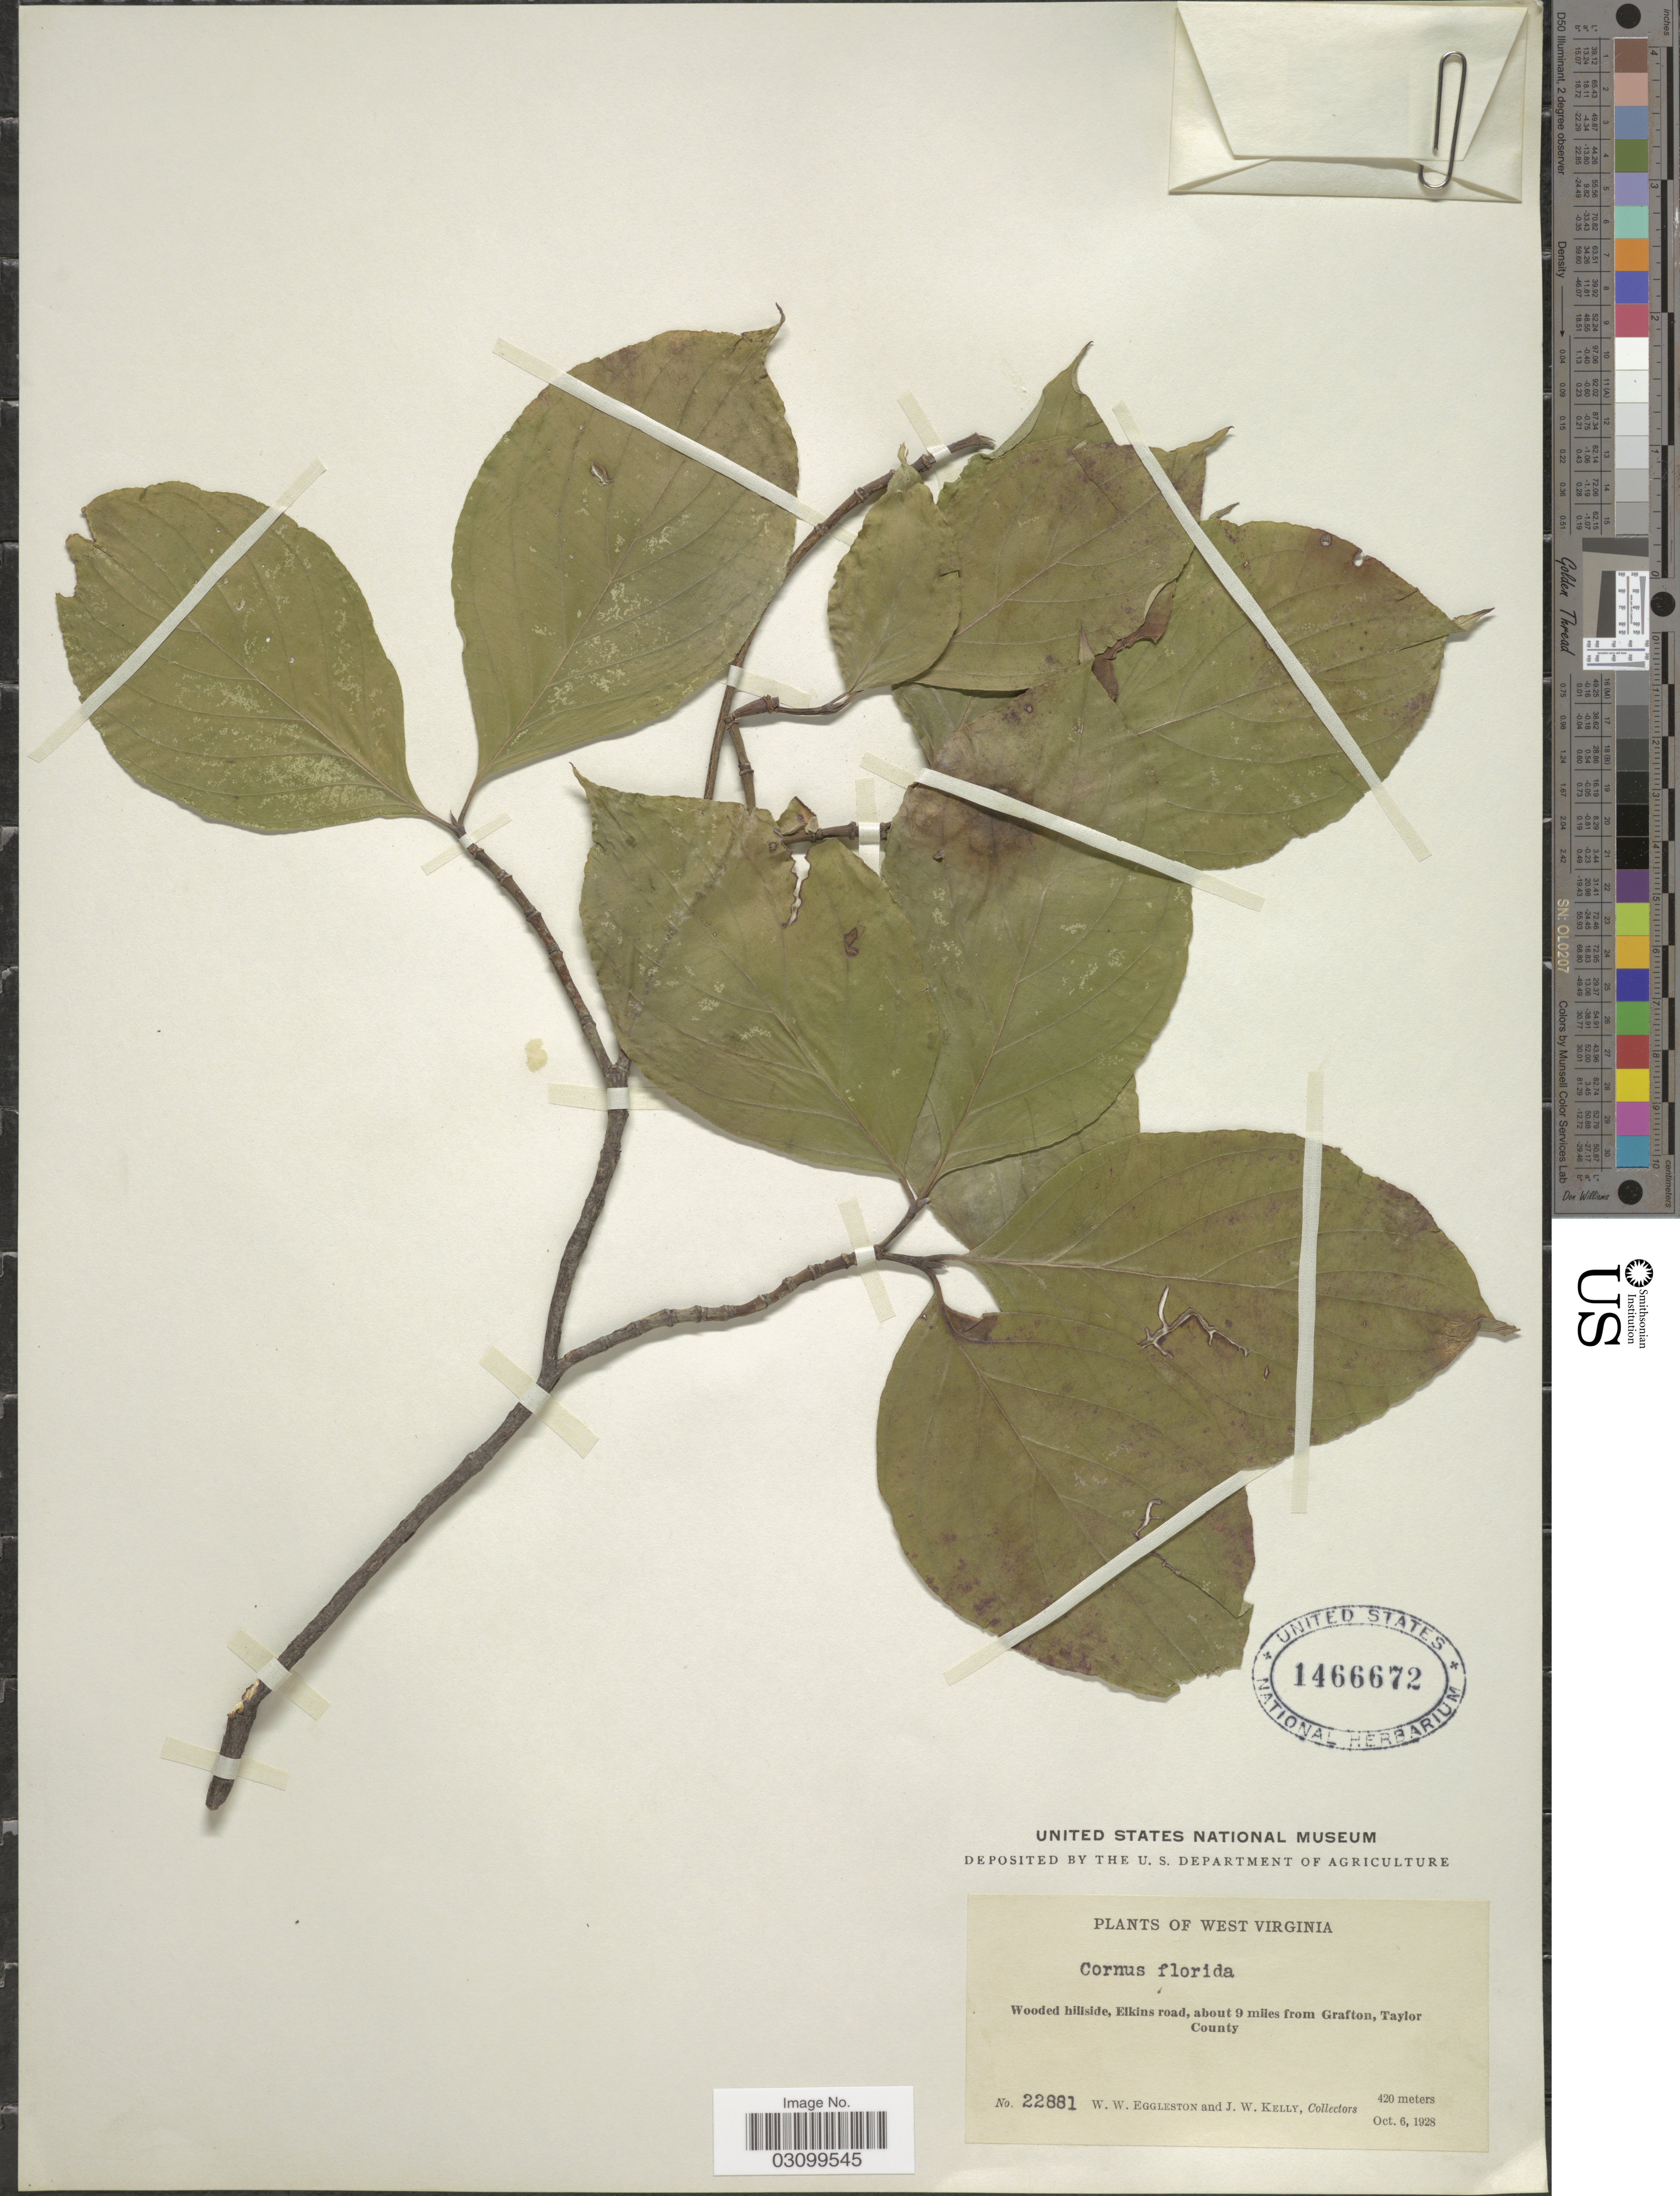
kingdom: Plantae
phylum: Tracheophyta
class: Magnoliopsida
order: Cornales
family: Cornaceae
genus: Cornus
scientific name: Cornus florida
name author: L.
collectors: W. W. Eggleston & J. Kelly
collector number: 2281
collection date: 1928-10-06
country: United States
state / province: West Virginia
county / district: Taylor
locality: Wooded hillside, Elkins road, about 9 miles from Grafton,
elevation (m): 420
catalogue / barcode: US 1466672